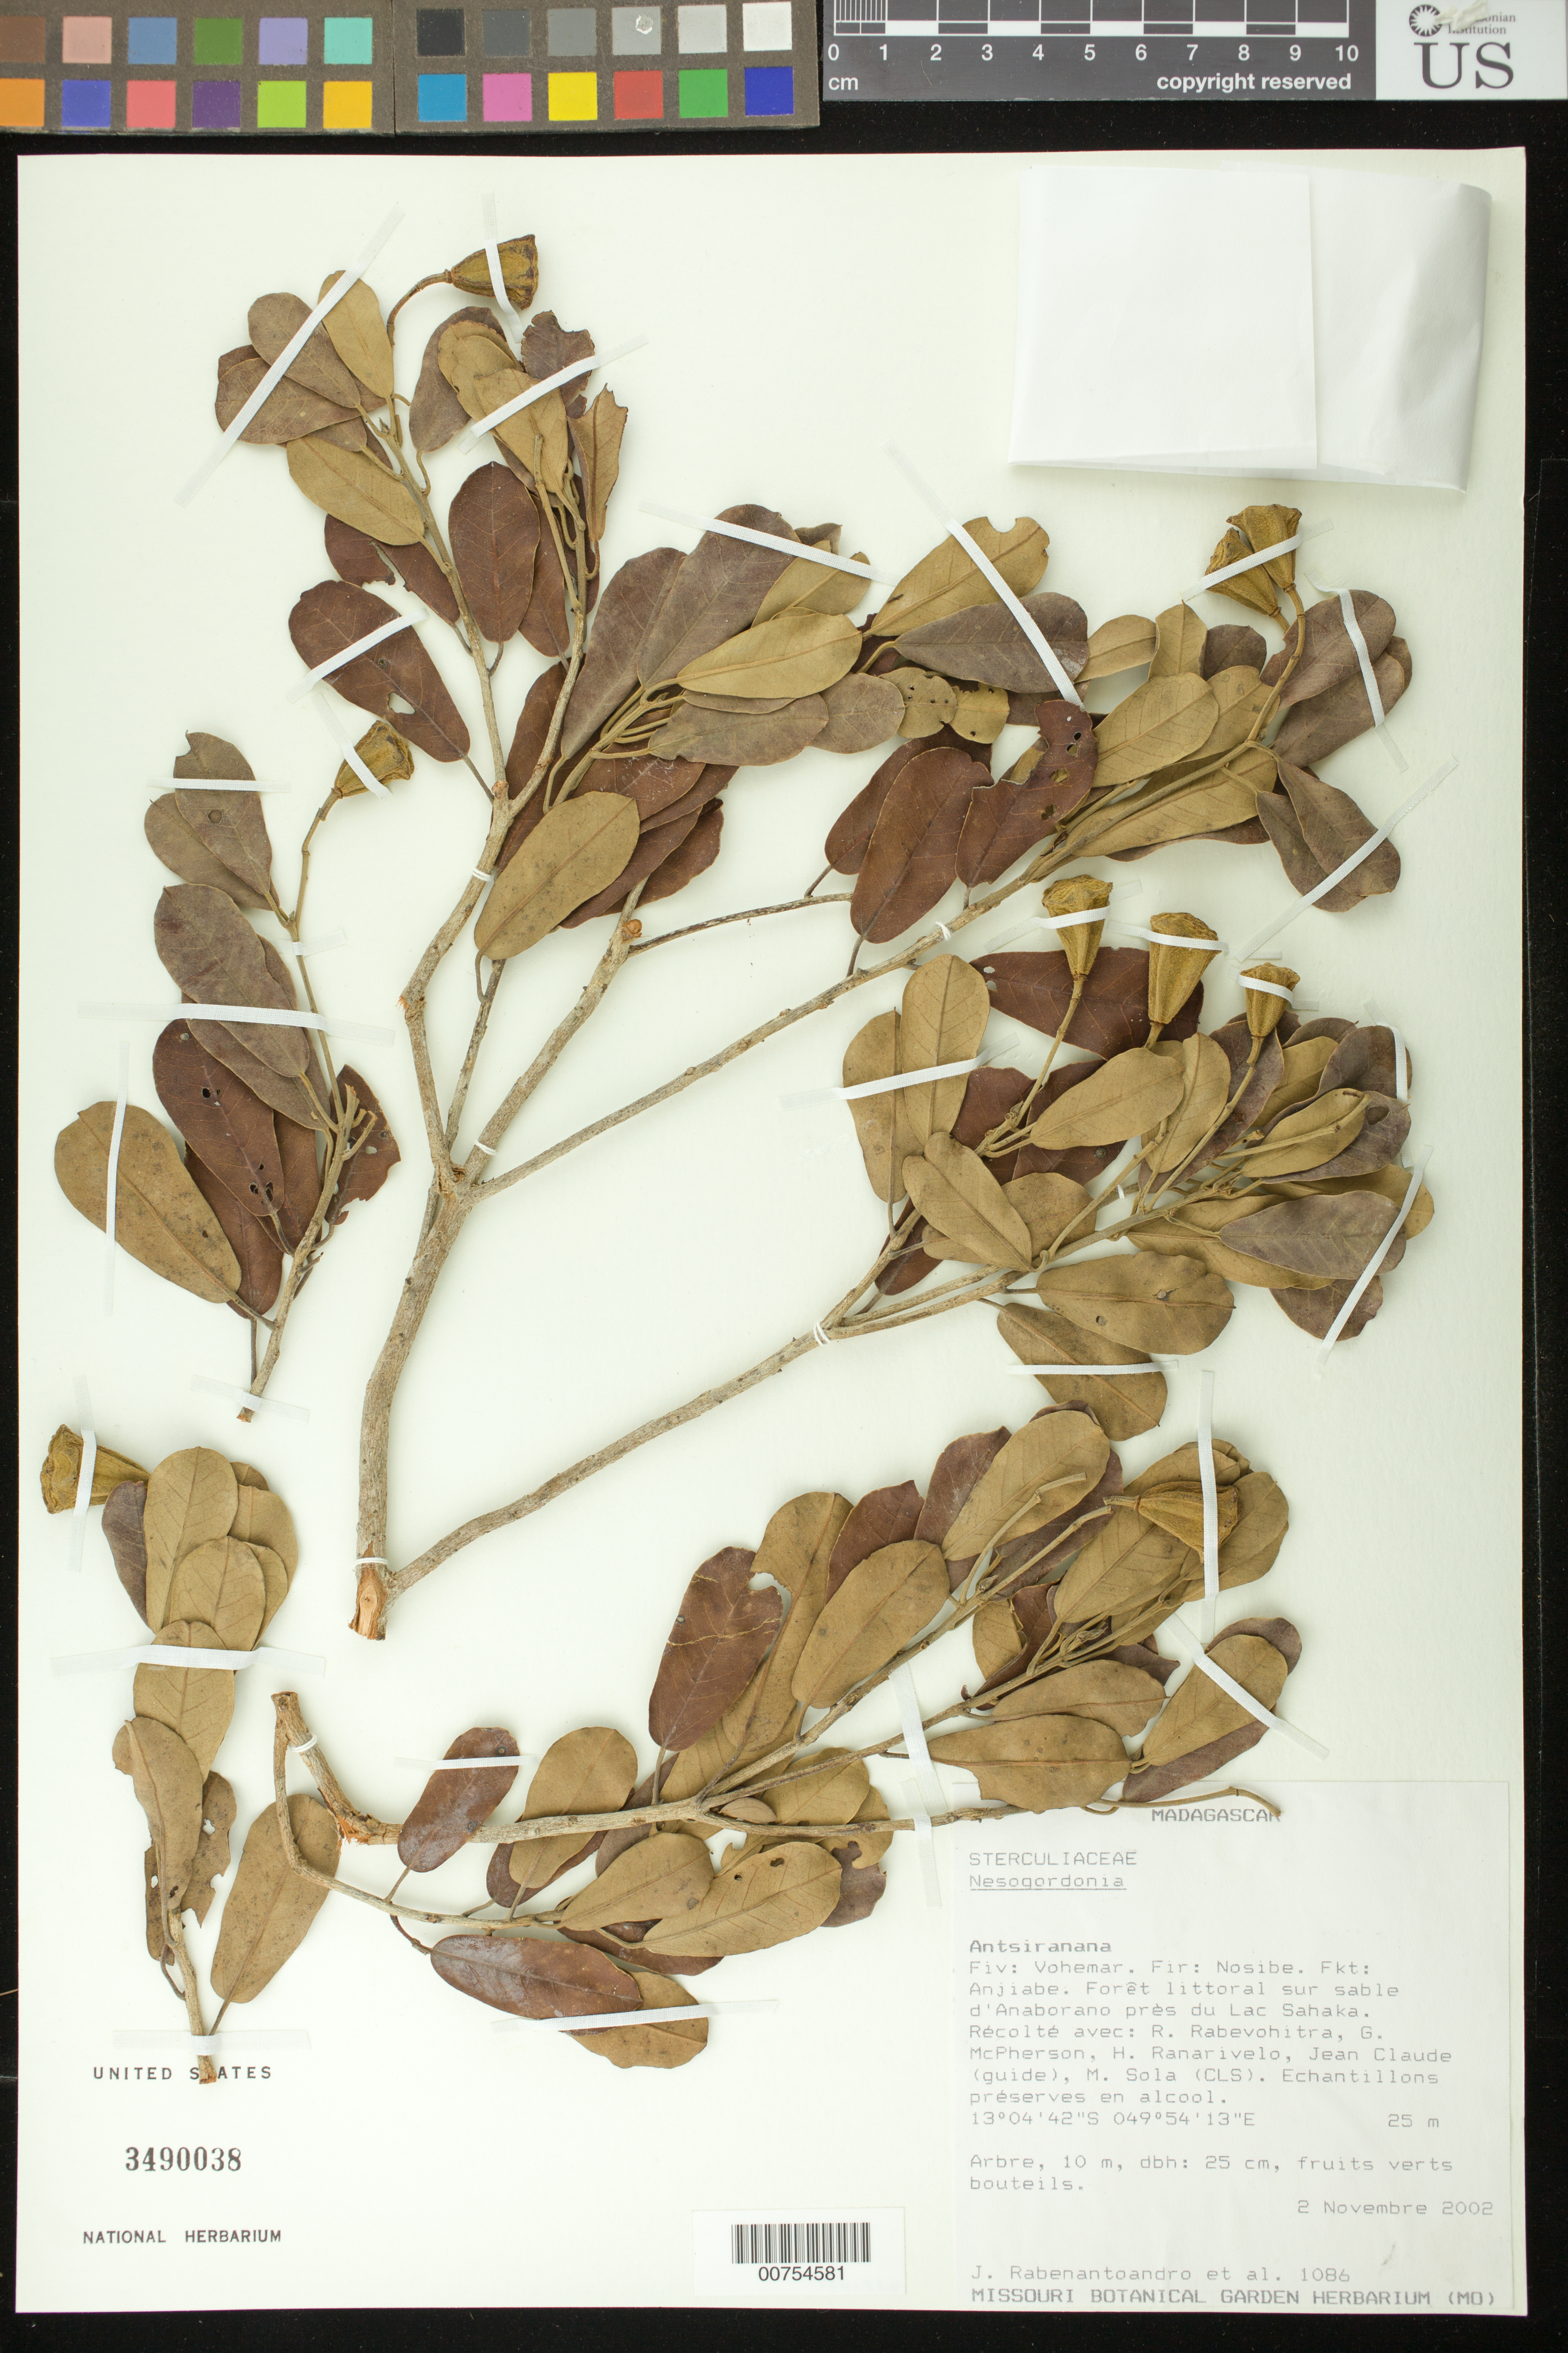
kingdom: Plantae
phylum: Tracheophyta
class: Magnoliopsida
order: Malvales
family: Malvaceae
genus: Nesogordonia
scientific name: Nesogordonia sp.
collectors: J. Rabenantoandro & et al.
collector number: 1086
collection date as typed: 02 Nov 2002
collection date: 2002-11-02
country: Madagascar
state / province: Sava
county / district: Vohémar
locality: Fiv: Vohemar. Fir: Nosibe. Fkt: Anjiable.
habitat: Forêt littoral sur sable d'Anaborano près du Lac Sahaka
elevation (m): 25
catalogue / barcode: US 3490038